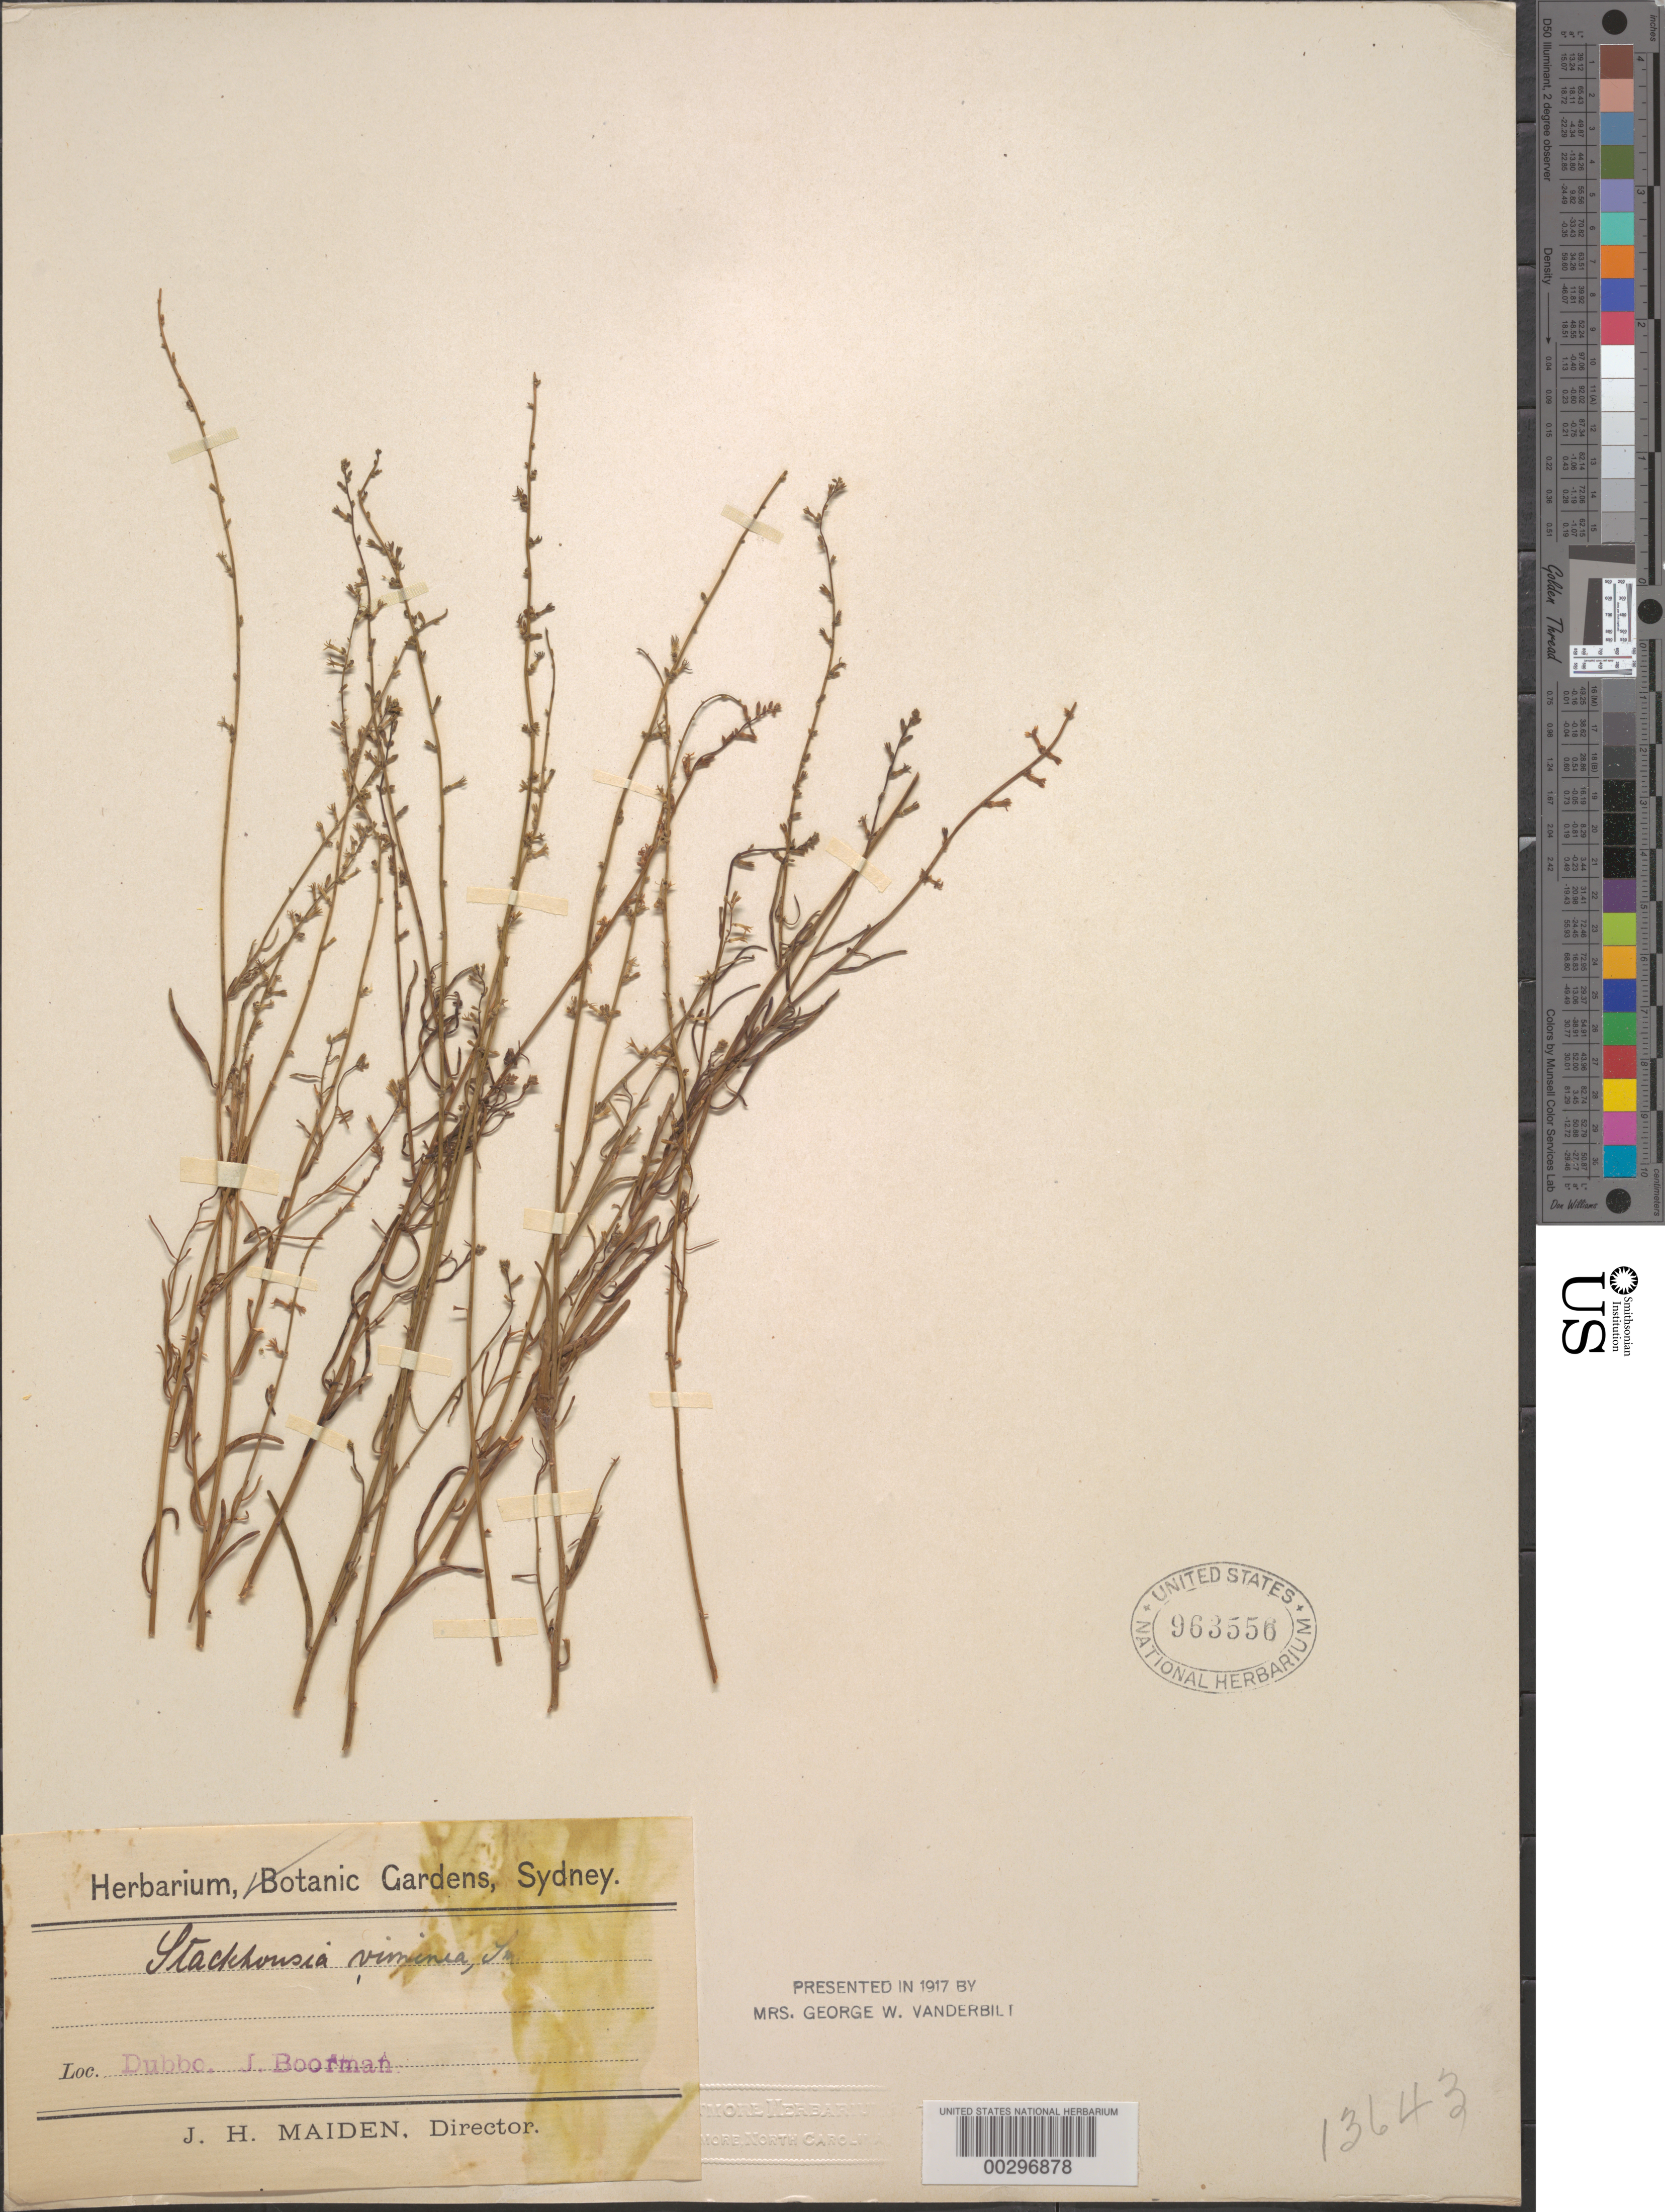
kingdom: Plantae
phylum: Tracheophyta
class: Magnoliopsida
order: Celastrales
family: Celastraceae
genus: Stackhousia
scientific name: Stackhousia viminea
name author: Small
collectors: J. Boorman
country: Australia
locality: Dubbo.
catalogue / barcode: US 963556